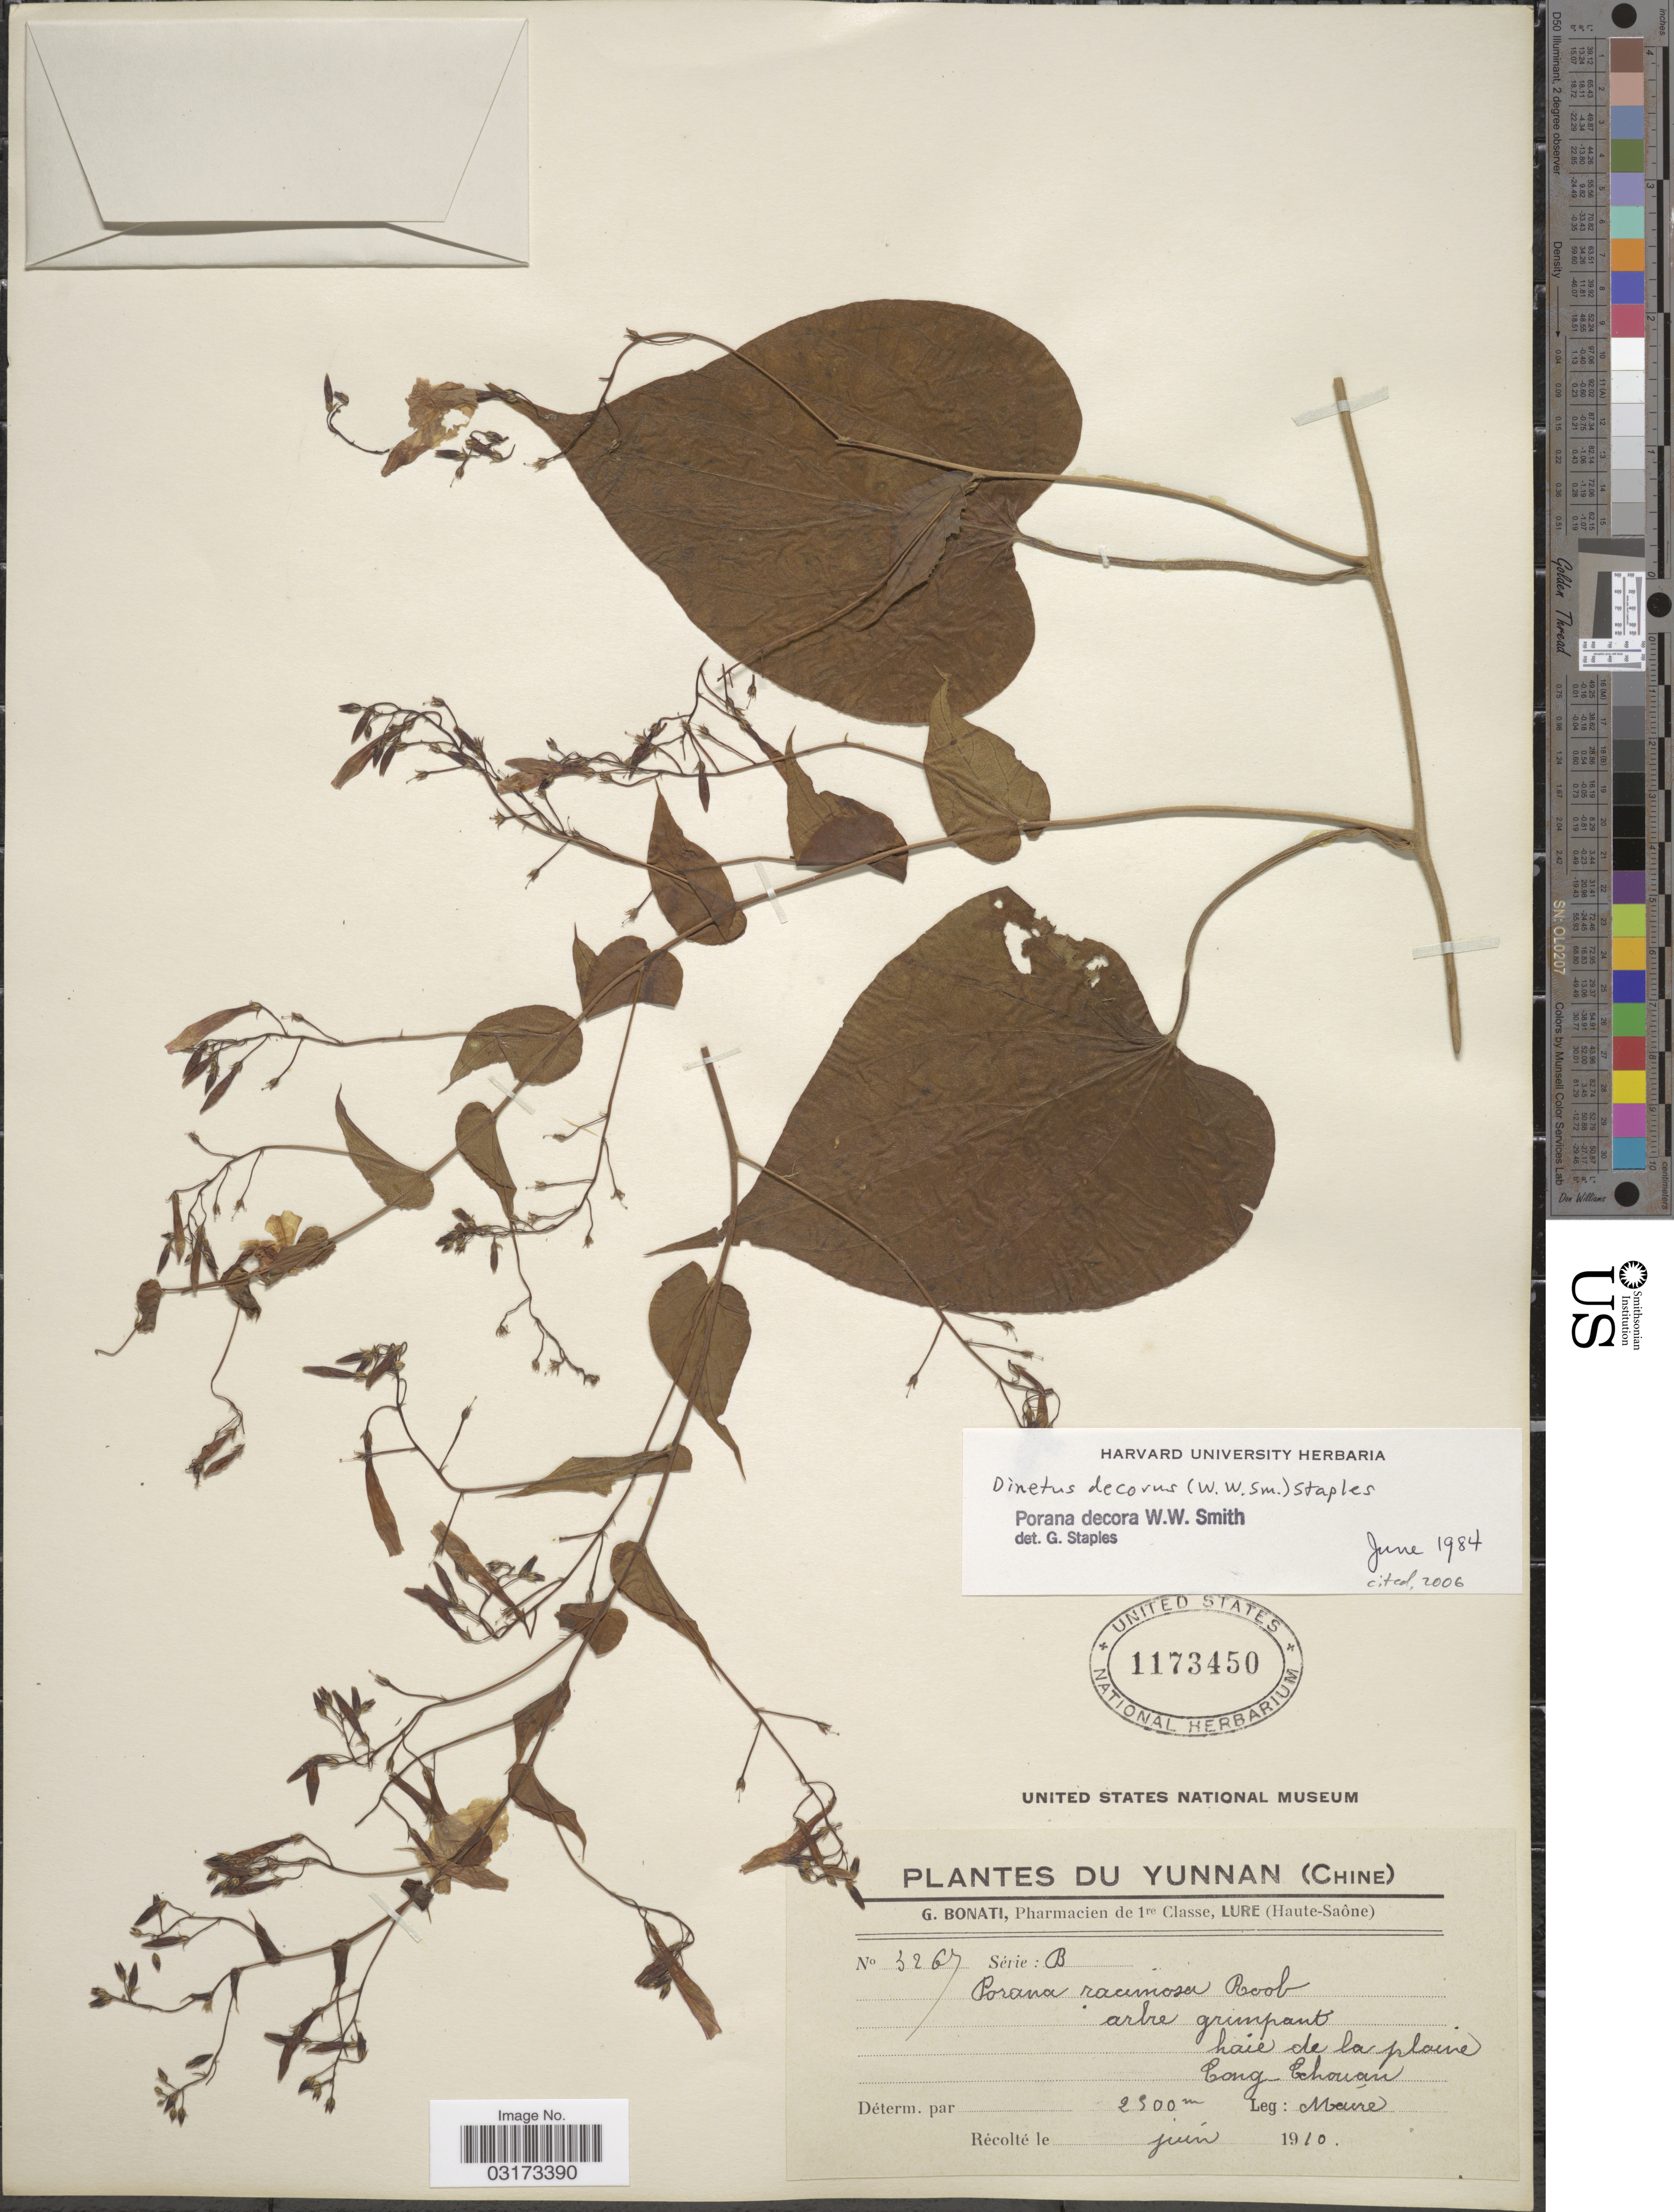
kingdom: Plantae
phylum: Tracheophyta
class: Magnoliopsida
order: Solanales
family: Convolvulaceae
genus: Dinetus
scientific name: Dinetus decorus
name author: (W.W. Sm.) Staples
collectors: Maire, --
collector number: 3267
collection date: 1910-06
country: China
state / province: Yunnan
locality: Haie de la plaine, Cong [interpreted] Chouan [interpreted].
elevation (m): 2500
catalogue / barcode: US 1173450